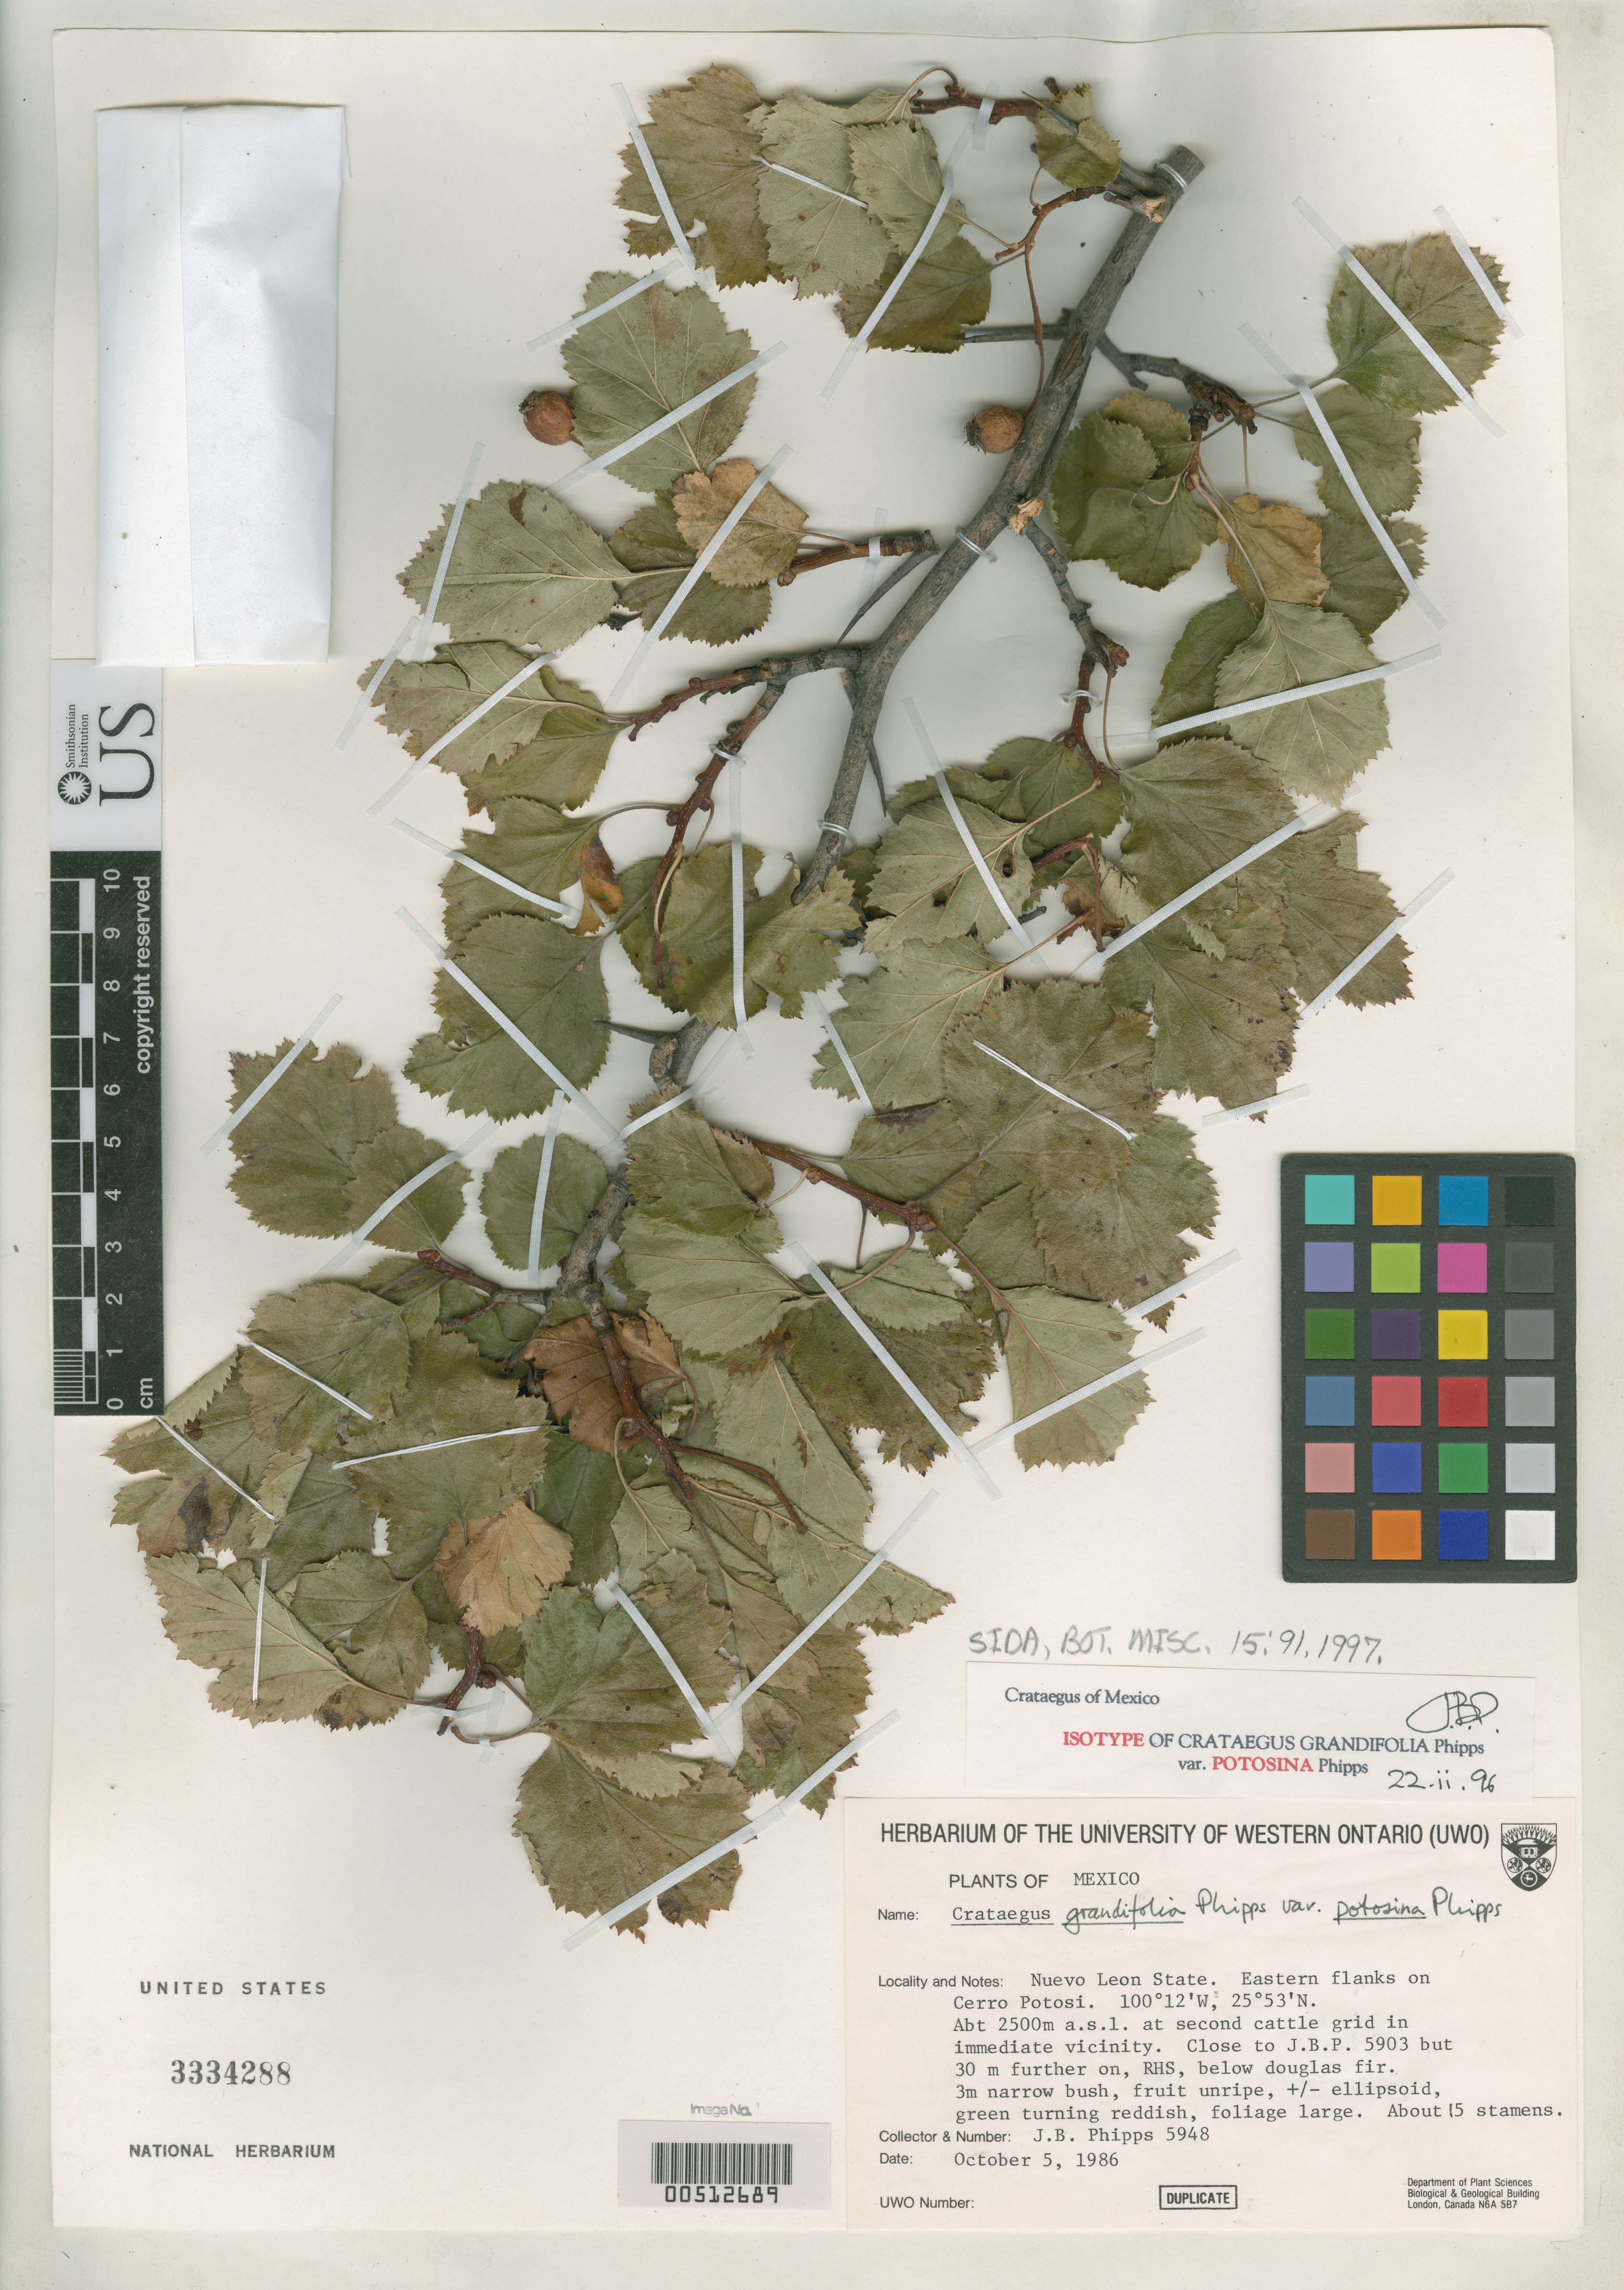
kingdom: Plantae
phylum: Tracheophyta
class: Magnoliopsida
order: Rosales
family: Rosaceae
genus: Crataegus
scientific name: Crataegus grandifolia var. potosina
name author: J.B. Phipps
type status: Isotype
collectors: J. Phipps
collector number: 5948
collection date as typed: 05 Oct 1986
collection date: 1986-10-05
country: Mexico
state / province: Nuevo León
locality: Eastern flanks on Cerro Potosi.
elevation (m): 2500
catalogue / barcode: US 3334288